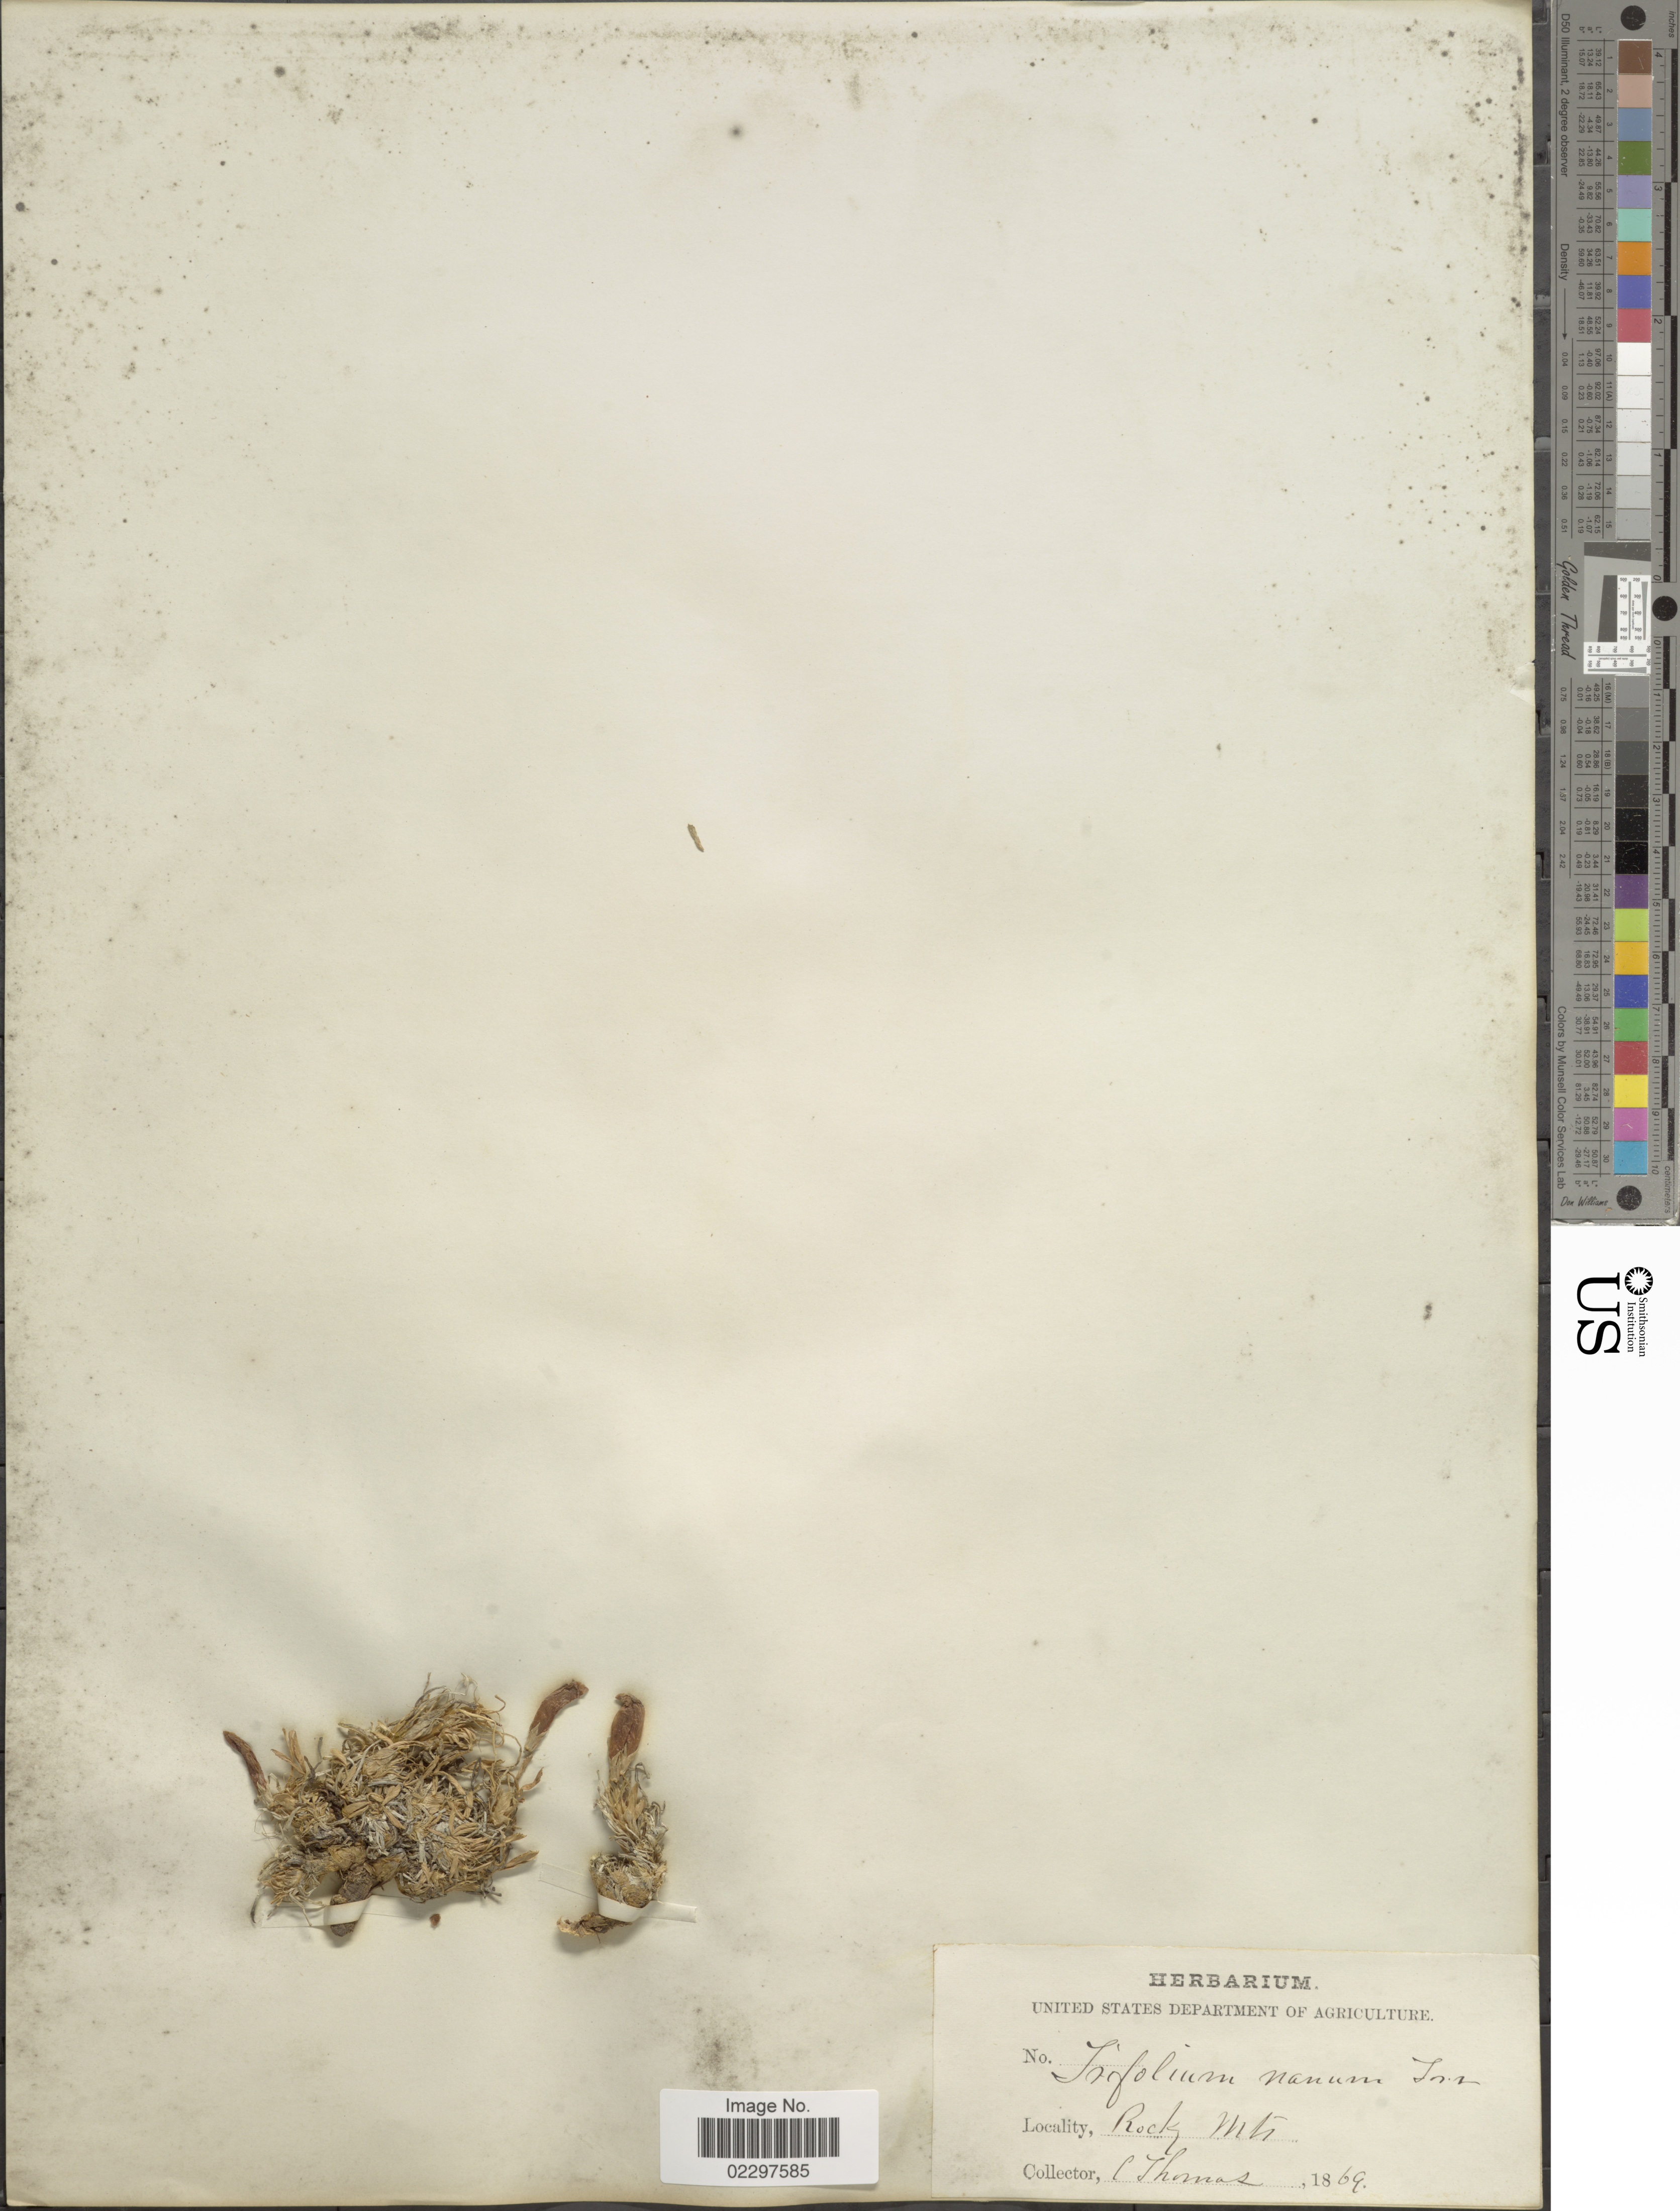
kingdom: Plantae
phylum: Tracheophyta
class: Magnoliopsida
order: Fabales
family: Fabaceae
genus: Trifolium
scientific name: Trifolium nanum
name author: Torr.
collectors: C. Thomas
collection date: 1869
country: United States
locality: Rocky Mts.